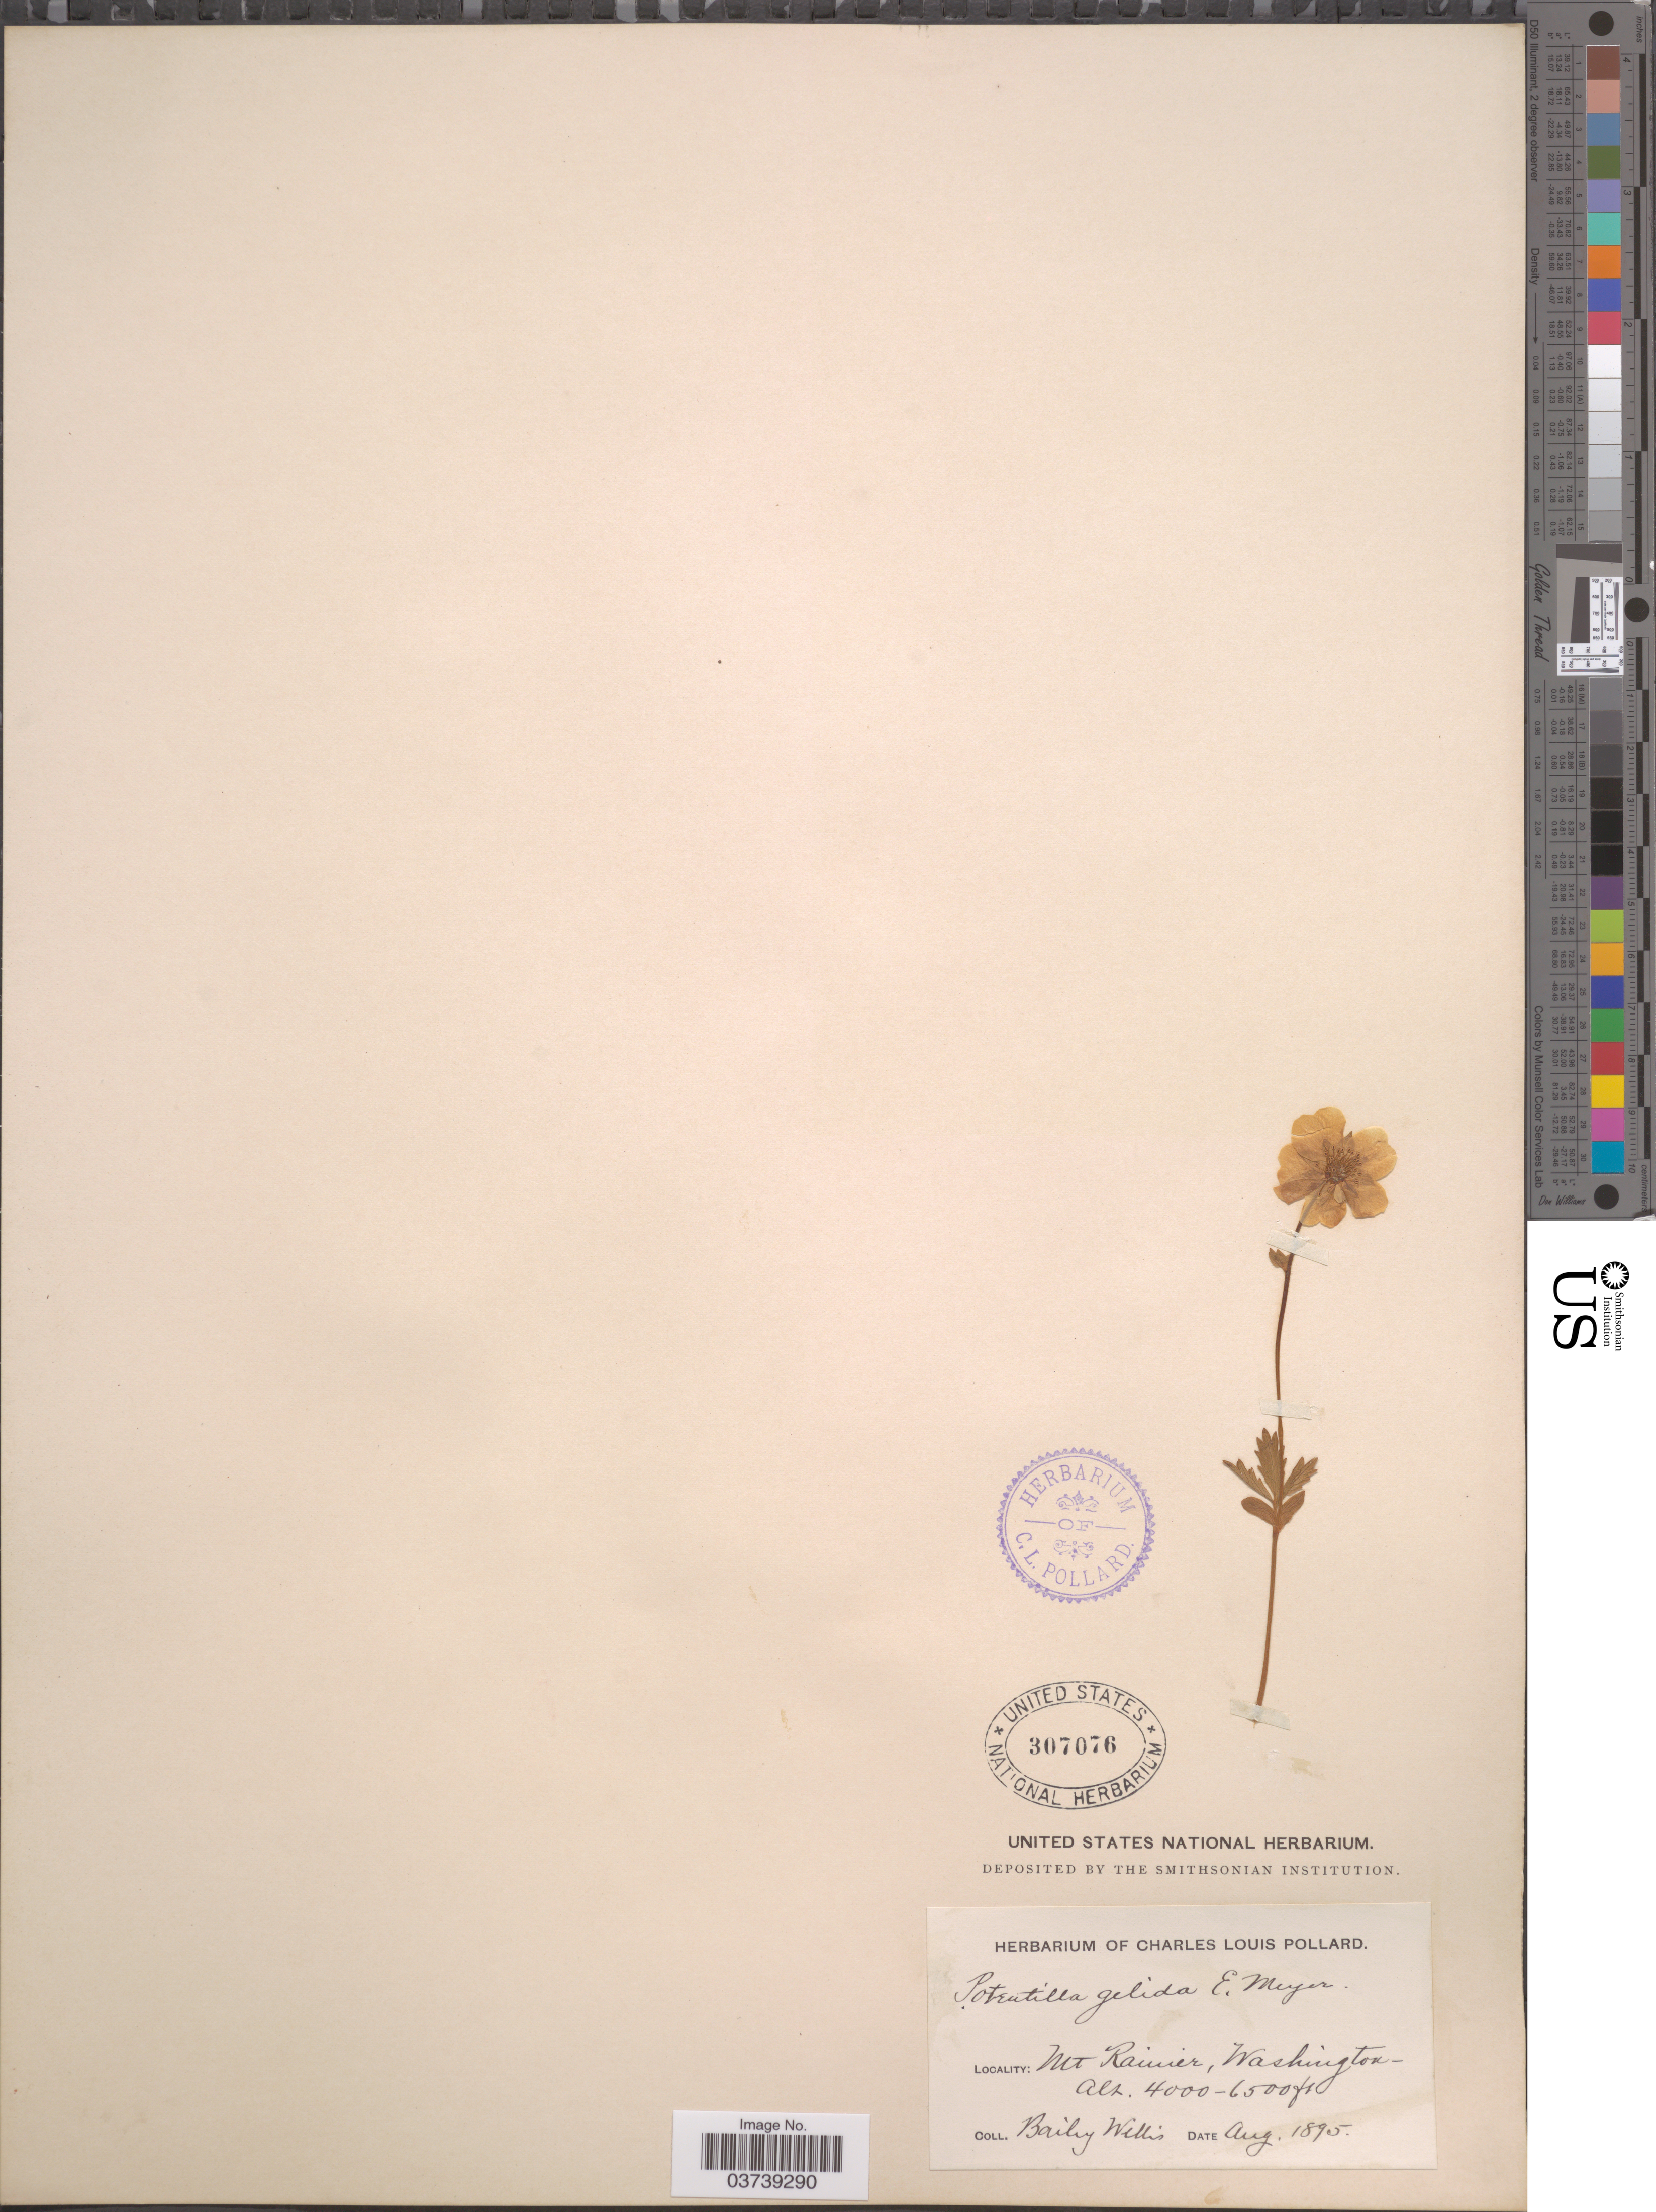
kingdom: Plantae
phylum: Tracheophyta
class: Magnoliopsida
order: Rosales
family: Rosaceae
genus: Potentilla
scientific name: Potentilla flabellifolia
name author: Hook. ex Torr. & A. Gray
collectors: B. Willis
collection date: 1895-08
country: United States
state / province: Washington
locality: Mt. Rainier.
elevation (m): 1219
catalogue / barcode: US 307076